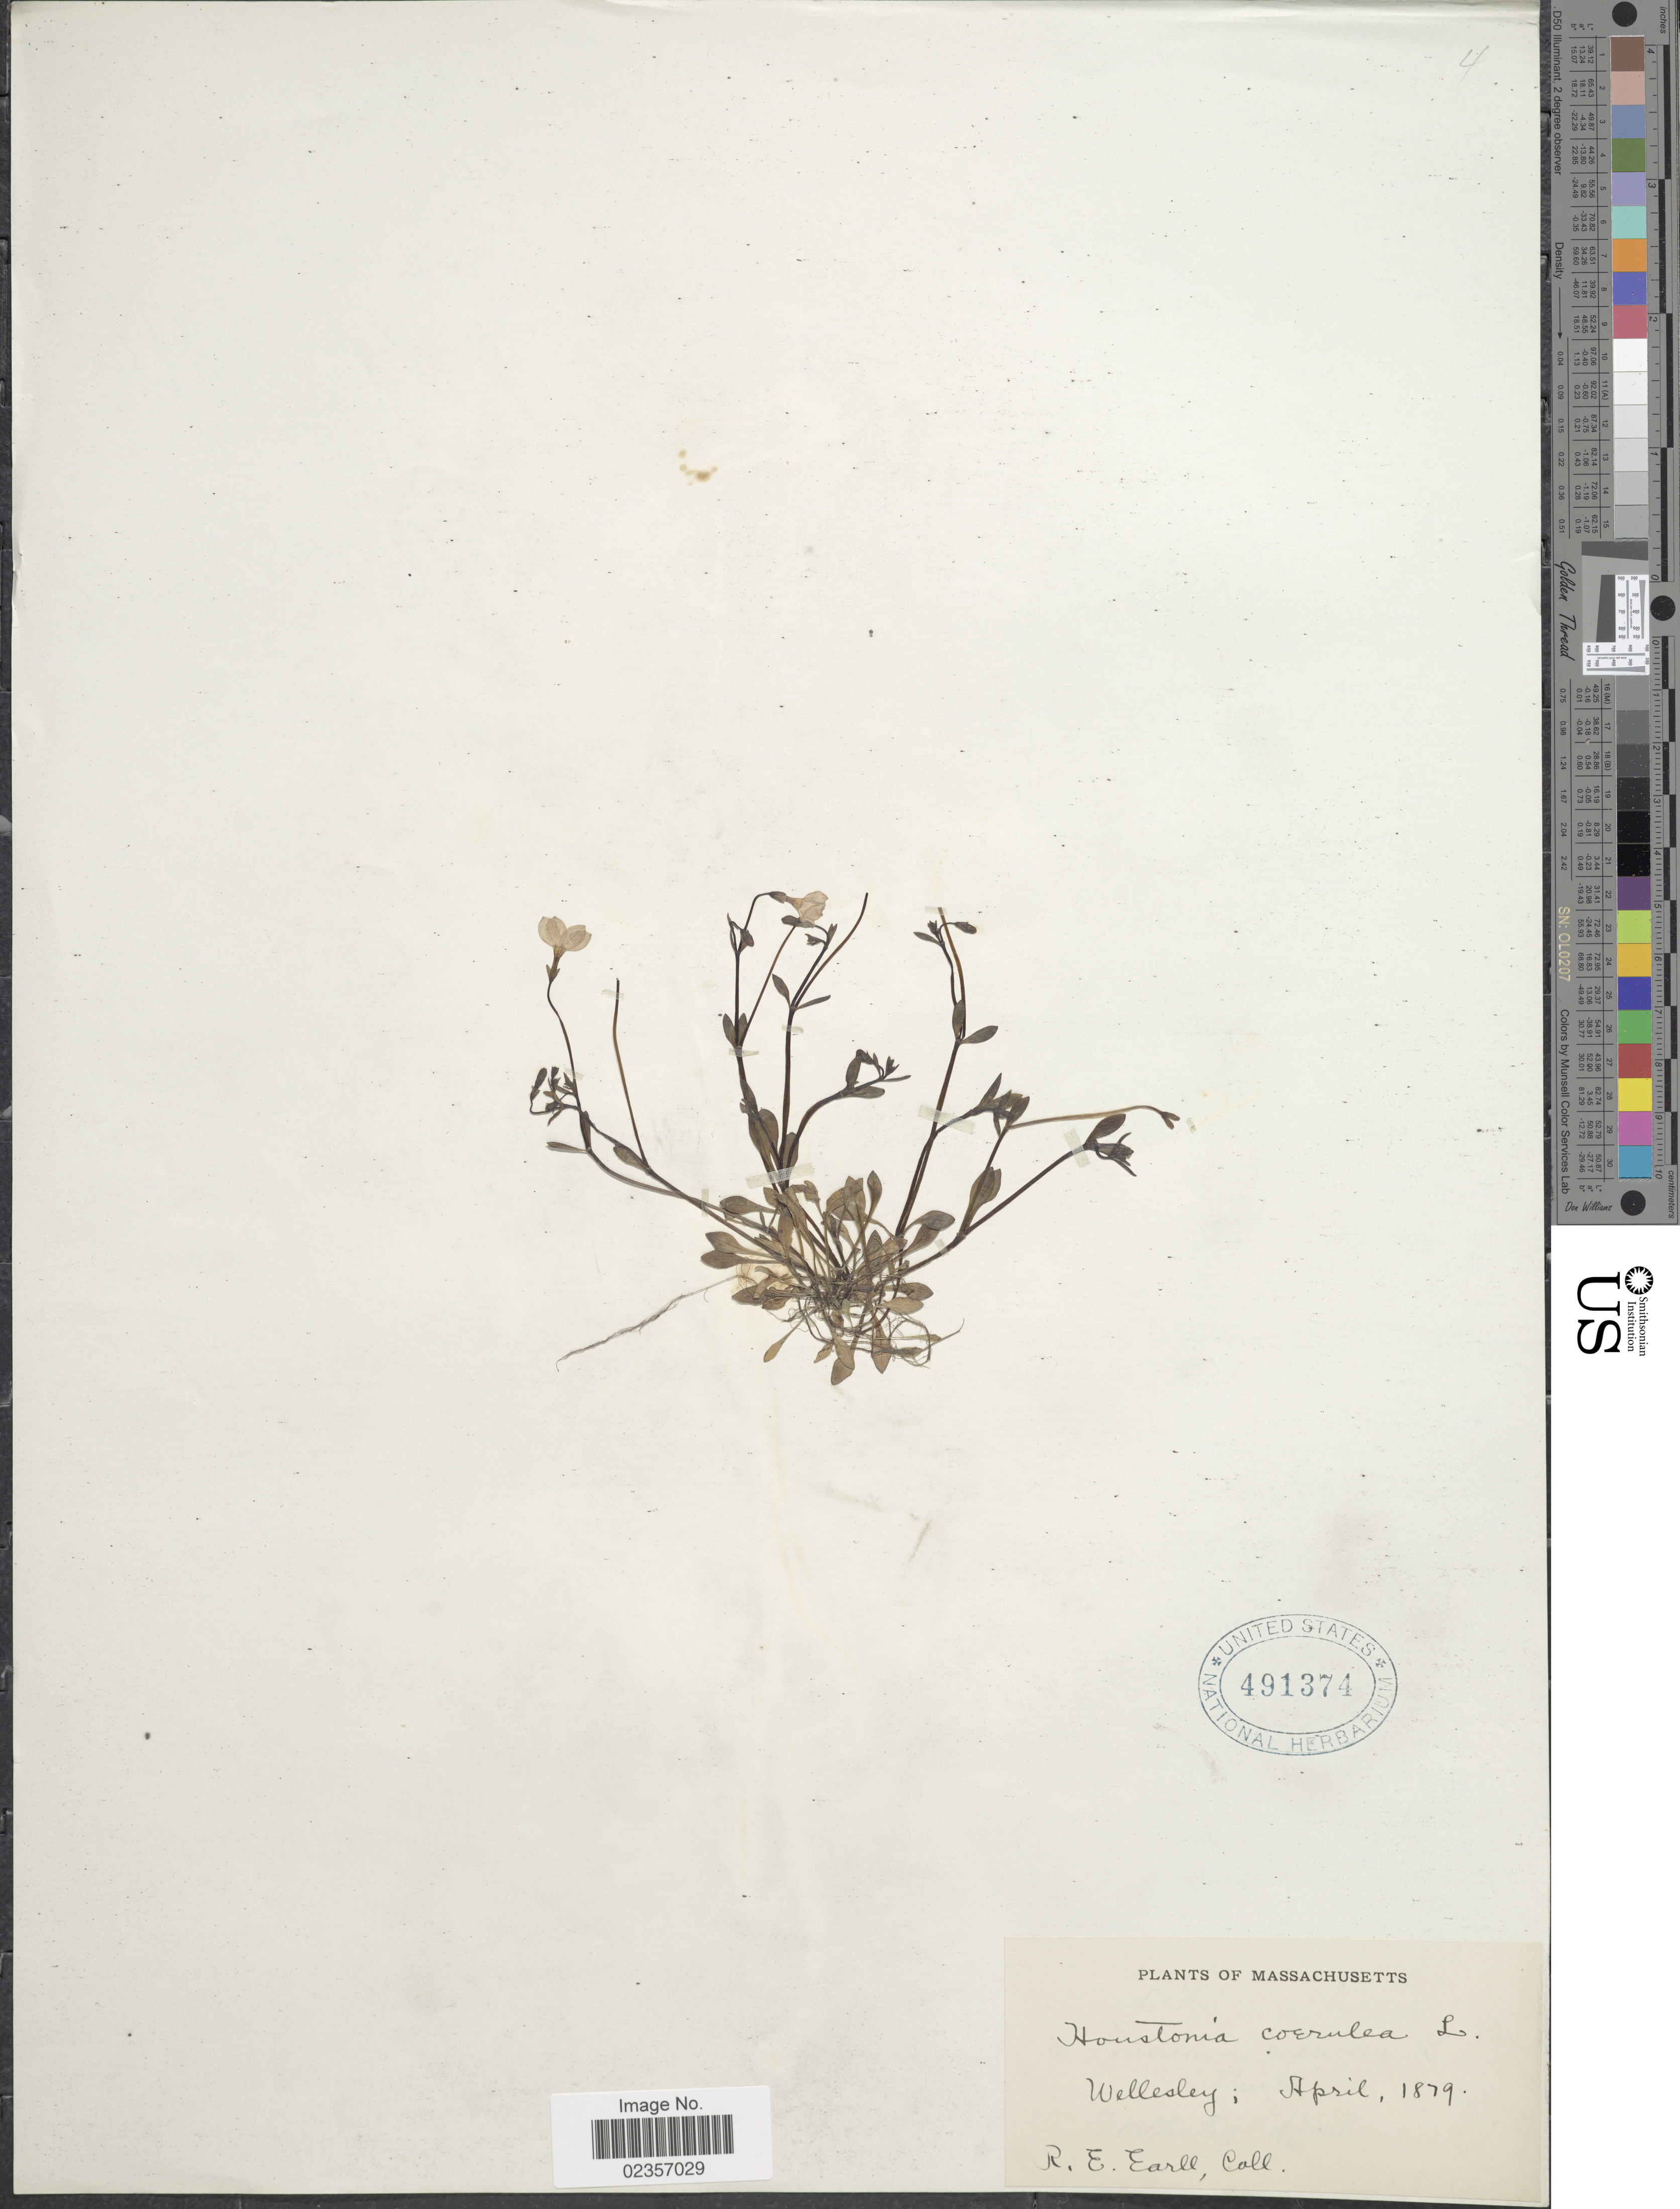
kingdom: Plantae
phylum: Tracheophyta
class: Magnoliopsida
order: Gentianales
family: Rubiaceae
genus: Houstonia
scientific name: Houstonia caerulea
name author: L.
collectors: R. Earle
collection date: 1879-04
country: United States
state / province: Massachusetts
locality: Wellesley.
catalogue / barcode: US 491374